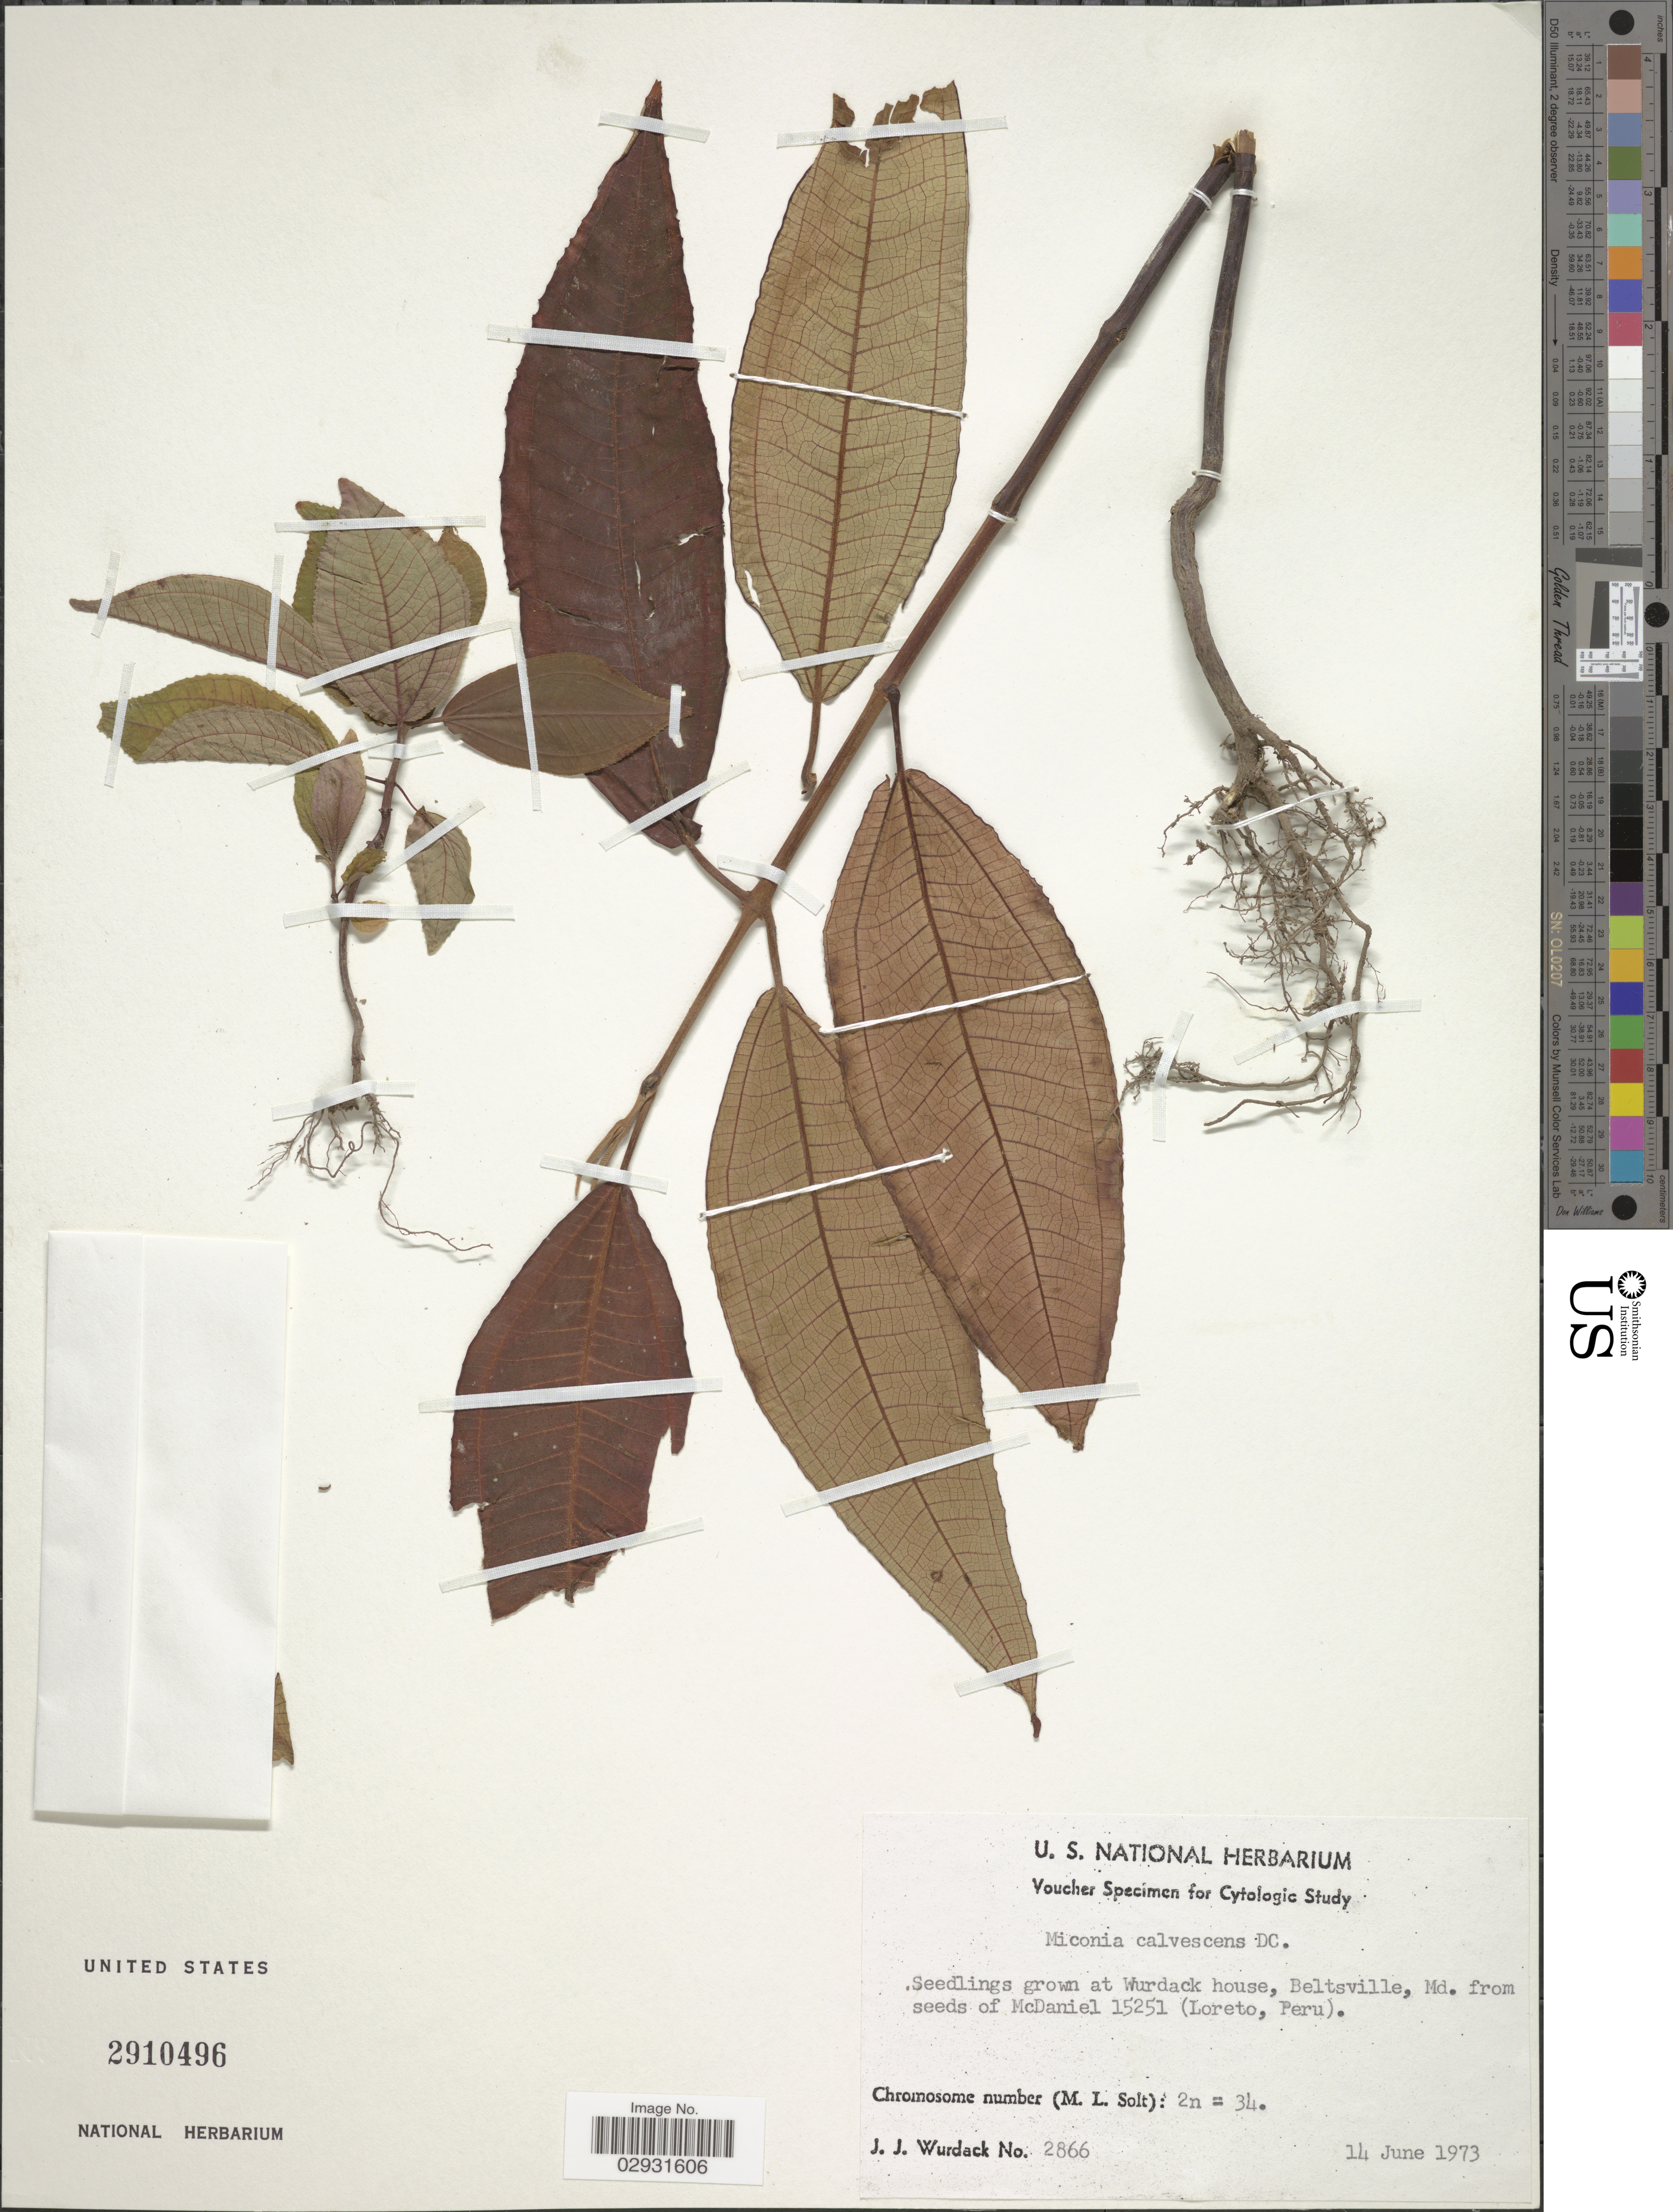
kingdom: Plantae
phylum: Tracheophyta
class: Magnoliopsida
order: Myrtales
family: Melastomataceae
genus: Miconia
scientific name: Miconia calvescens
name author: DC.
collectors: J. J. Wurdack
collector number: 2866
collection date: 1973-06-14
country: United States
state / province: Maryland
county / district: Prince George's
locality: Seedling grown at Wurdack house, Beltsville.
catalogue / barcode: US 2910496